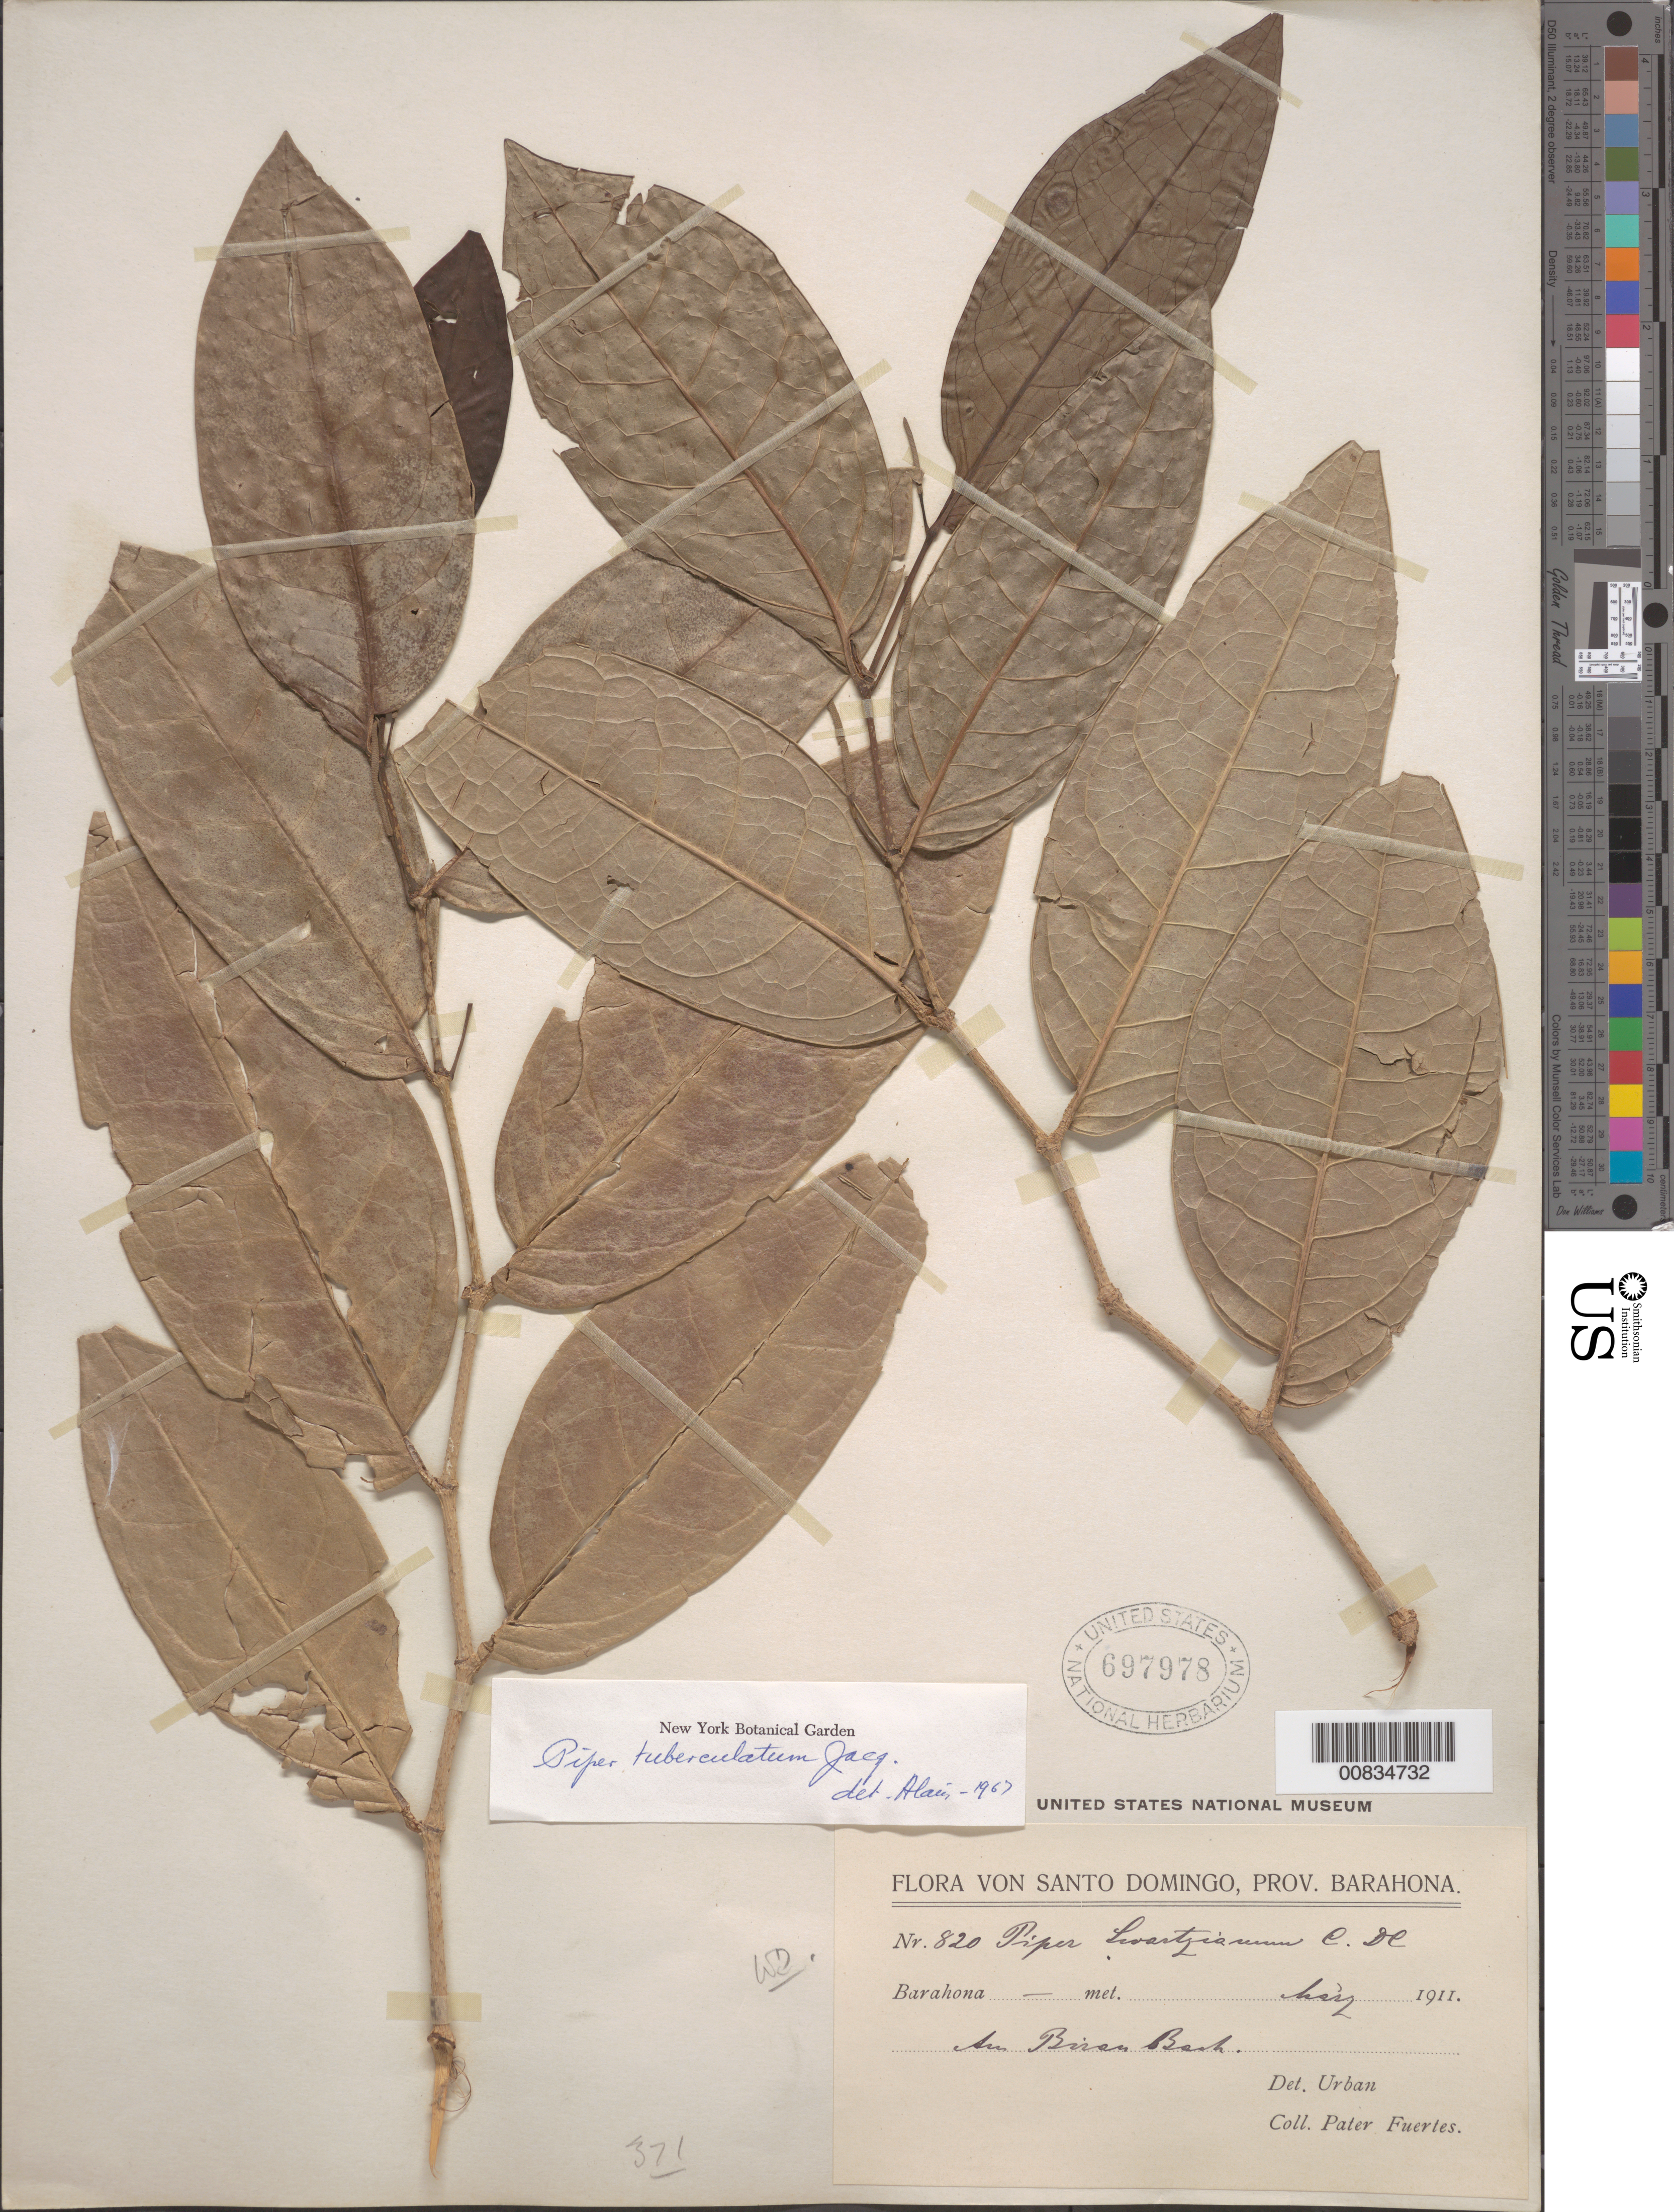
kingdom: Plantae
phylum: Tracheophyta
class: Magnoliopsida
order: Piperales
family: Piperaceae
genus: Piper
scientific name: Piper tuberculatum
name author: Jacq.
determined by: Liogier, Alain H.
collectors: M. D. Fuertes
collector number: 820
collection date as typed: May 1911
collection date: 1911-05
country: Dominican Republic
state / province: Barahona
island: Hispaniola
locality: Am Biran Bach.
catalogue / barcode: US 697978